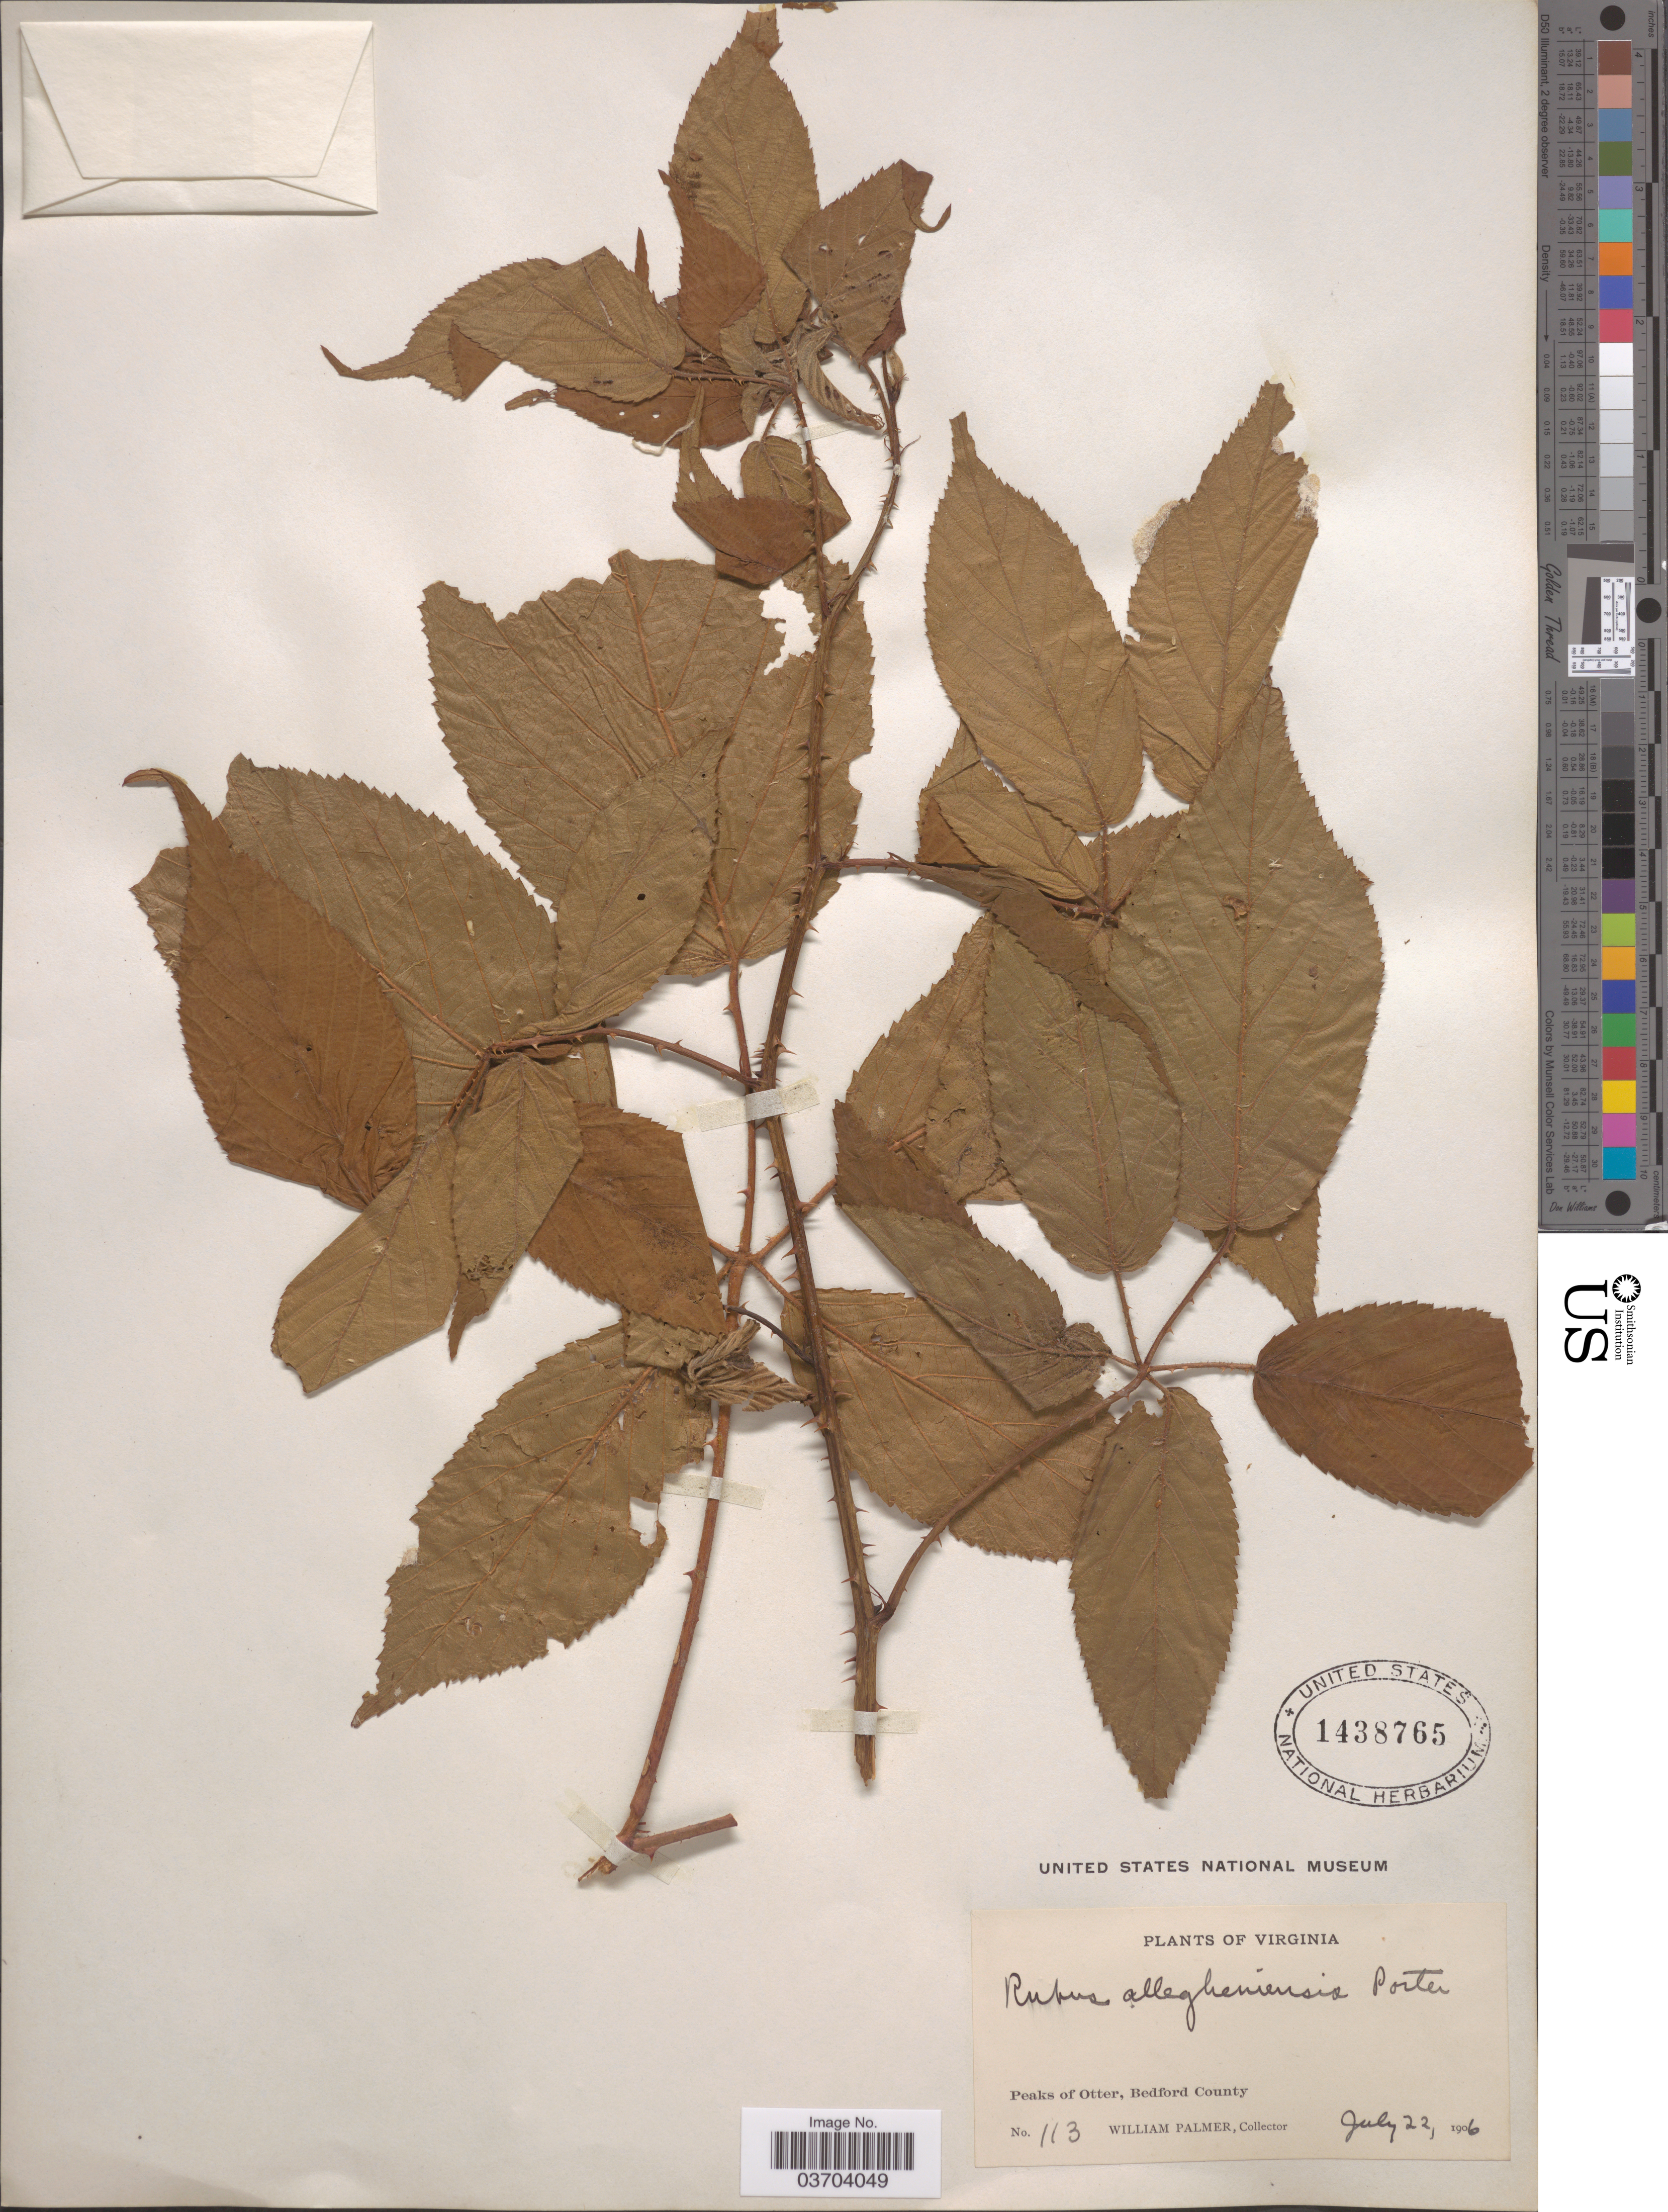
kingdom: Plantae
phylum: Tracheophyta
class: Magnoliopsida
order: Rosales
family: Rosaceae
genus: Rubus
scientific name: Rubus allegheniensis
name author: Porter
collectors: W. Palmer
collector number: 113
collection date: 1906-07-22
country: United States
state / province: Virginia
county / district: Bedford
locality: Peaks of Otter, Bedford County.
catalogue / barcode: US 1438765